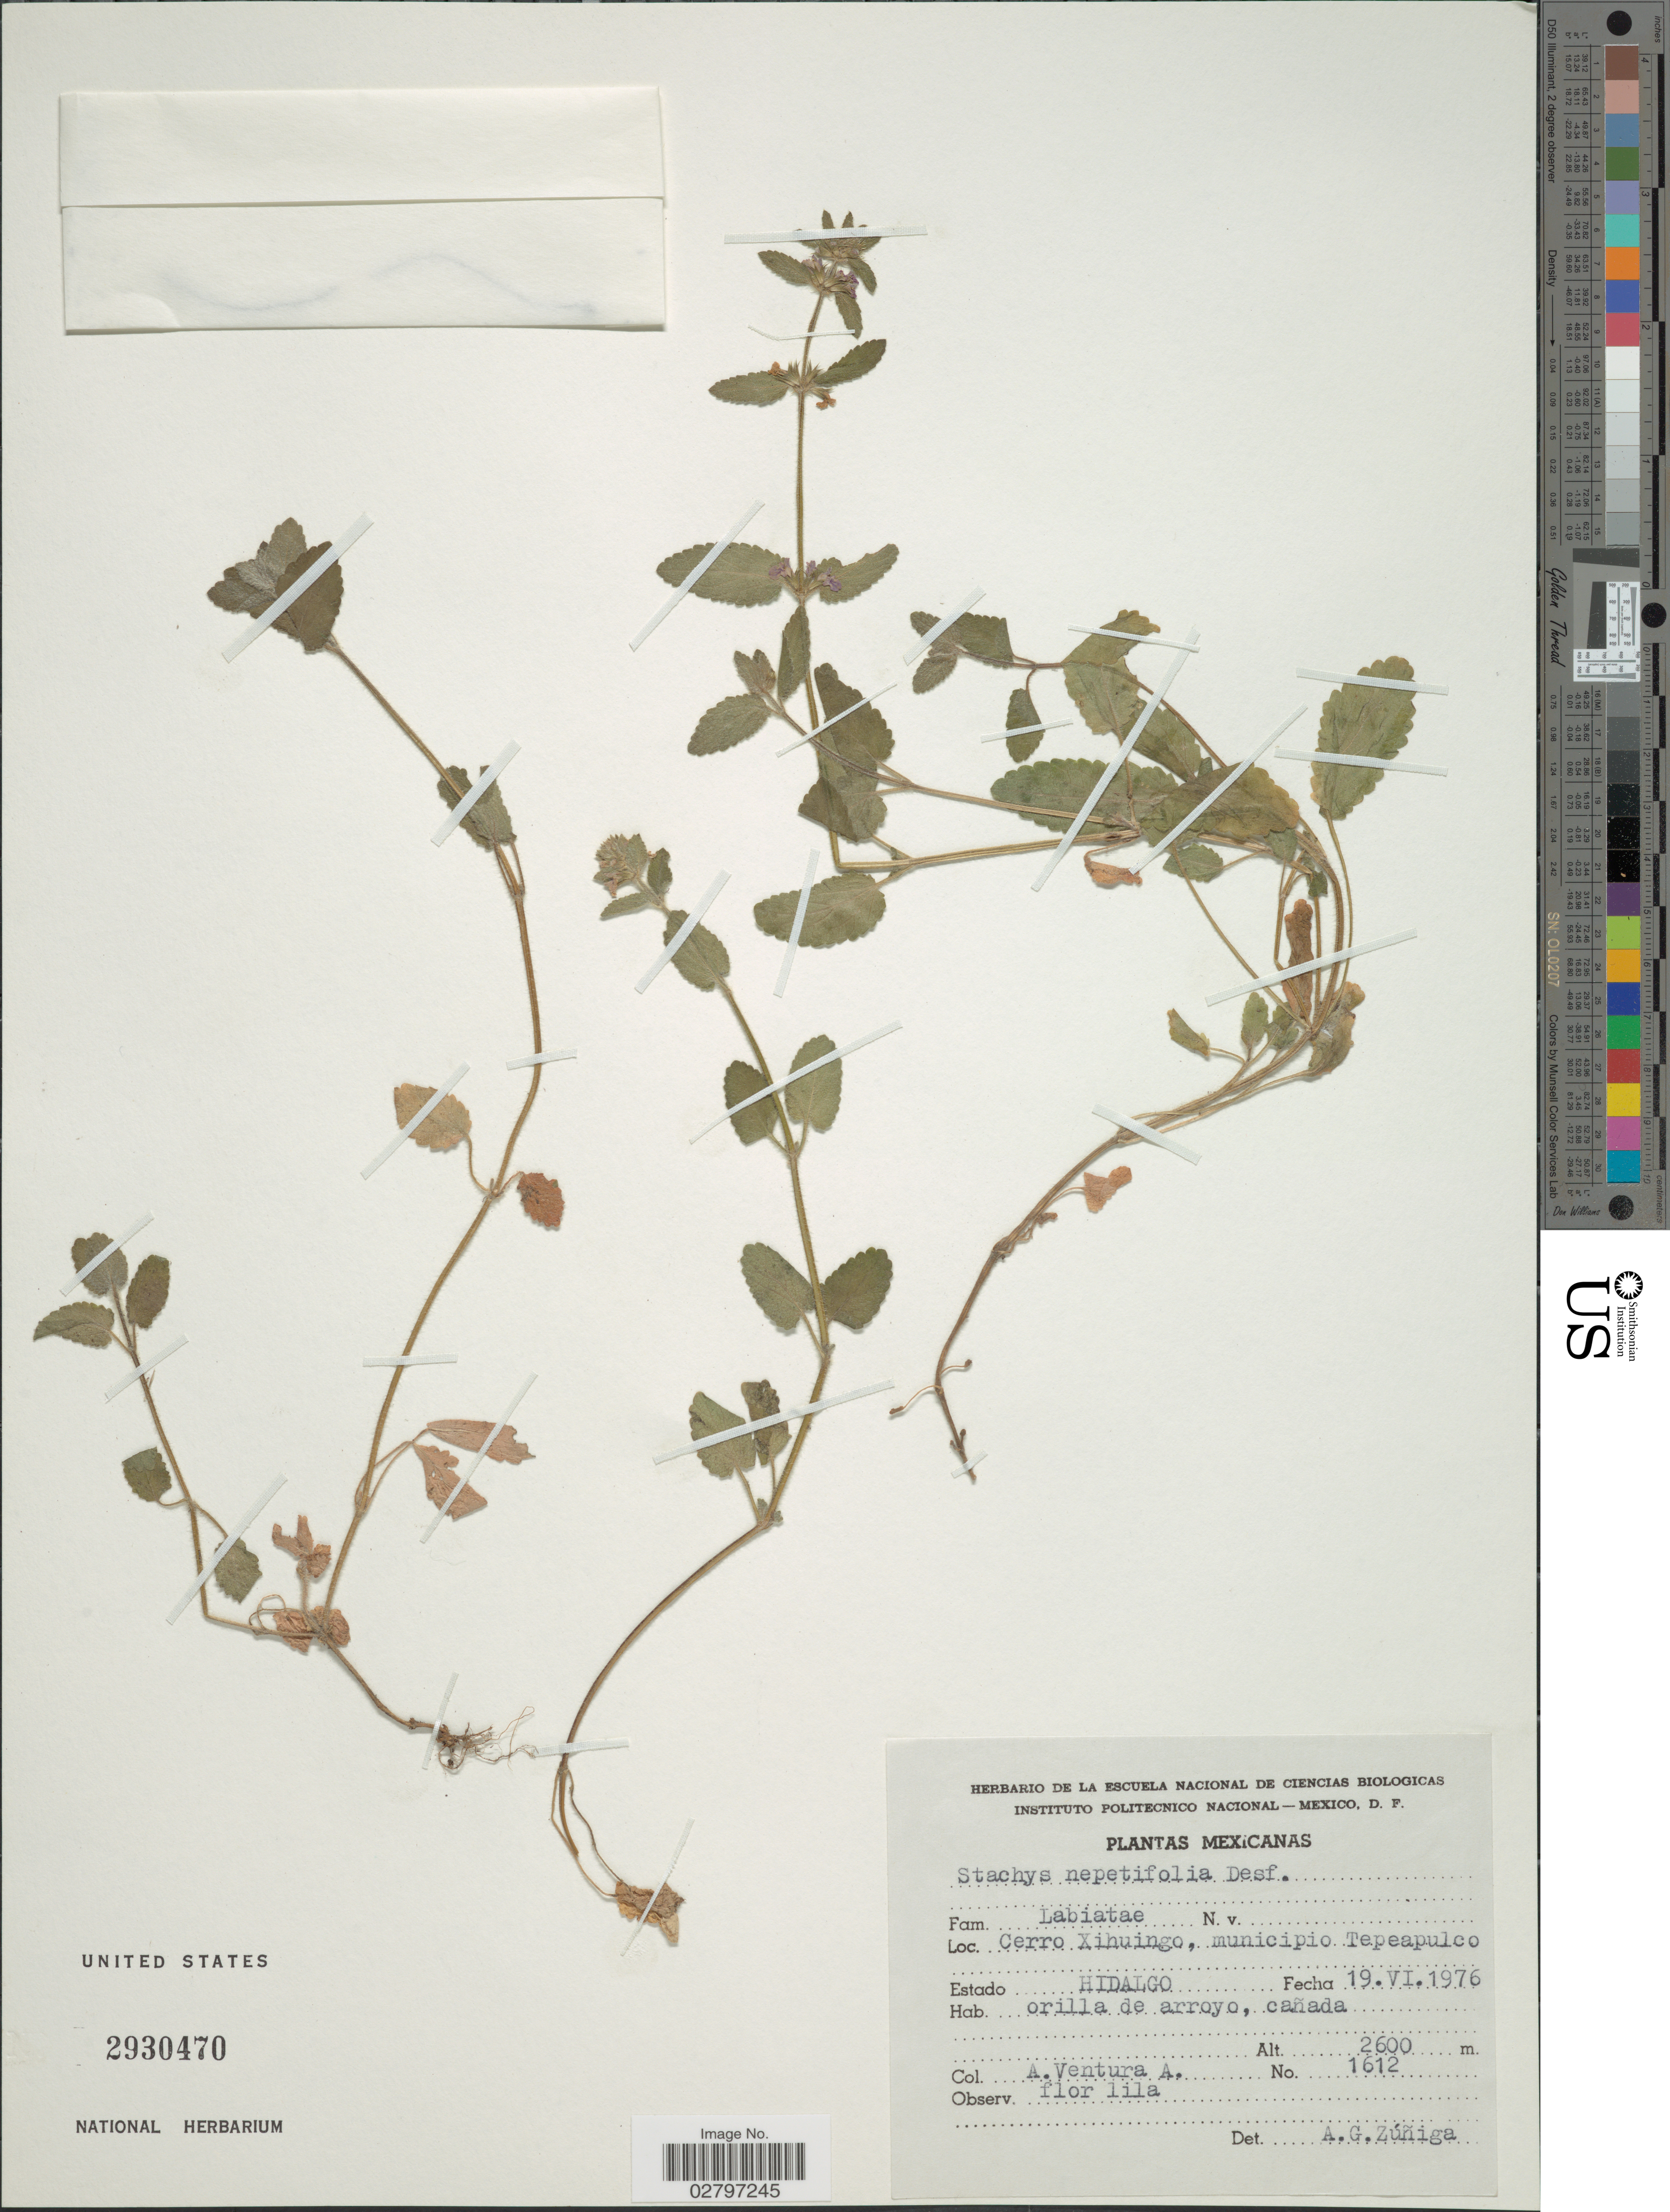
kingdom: Plantae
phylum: Tracheophyta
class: Magnoliopsida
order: Lamiales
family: Lamiaceae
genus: Stachys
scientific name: Stachys nepetifolia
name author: Desf.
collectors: A. Ventura A.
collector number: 1612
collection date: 1976-06-19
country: Mexico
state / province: Hidalgo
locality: Cerro Xihuingo, municipio Tepeapulco. Estado Hidalgo.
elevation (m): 2600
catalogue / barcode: US 2930470